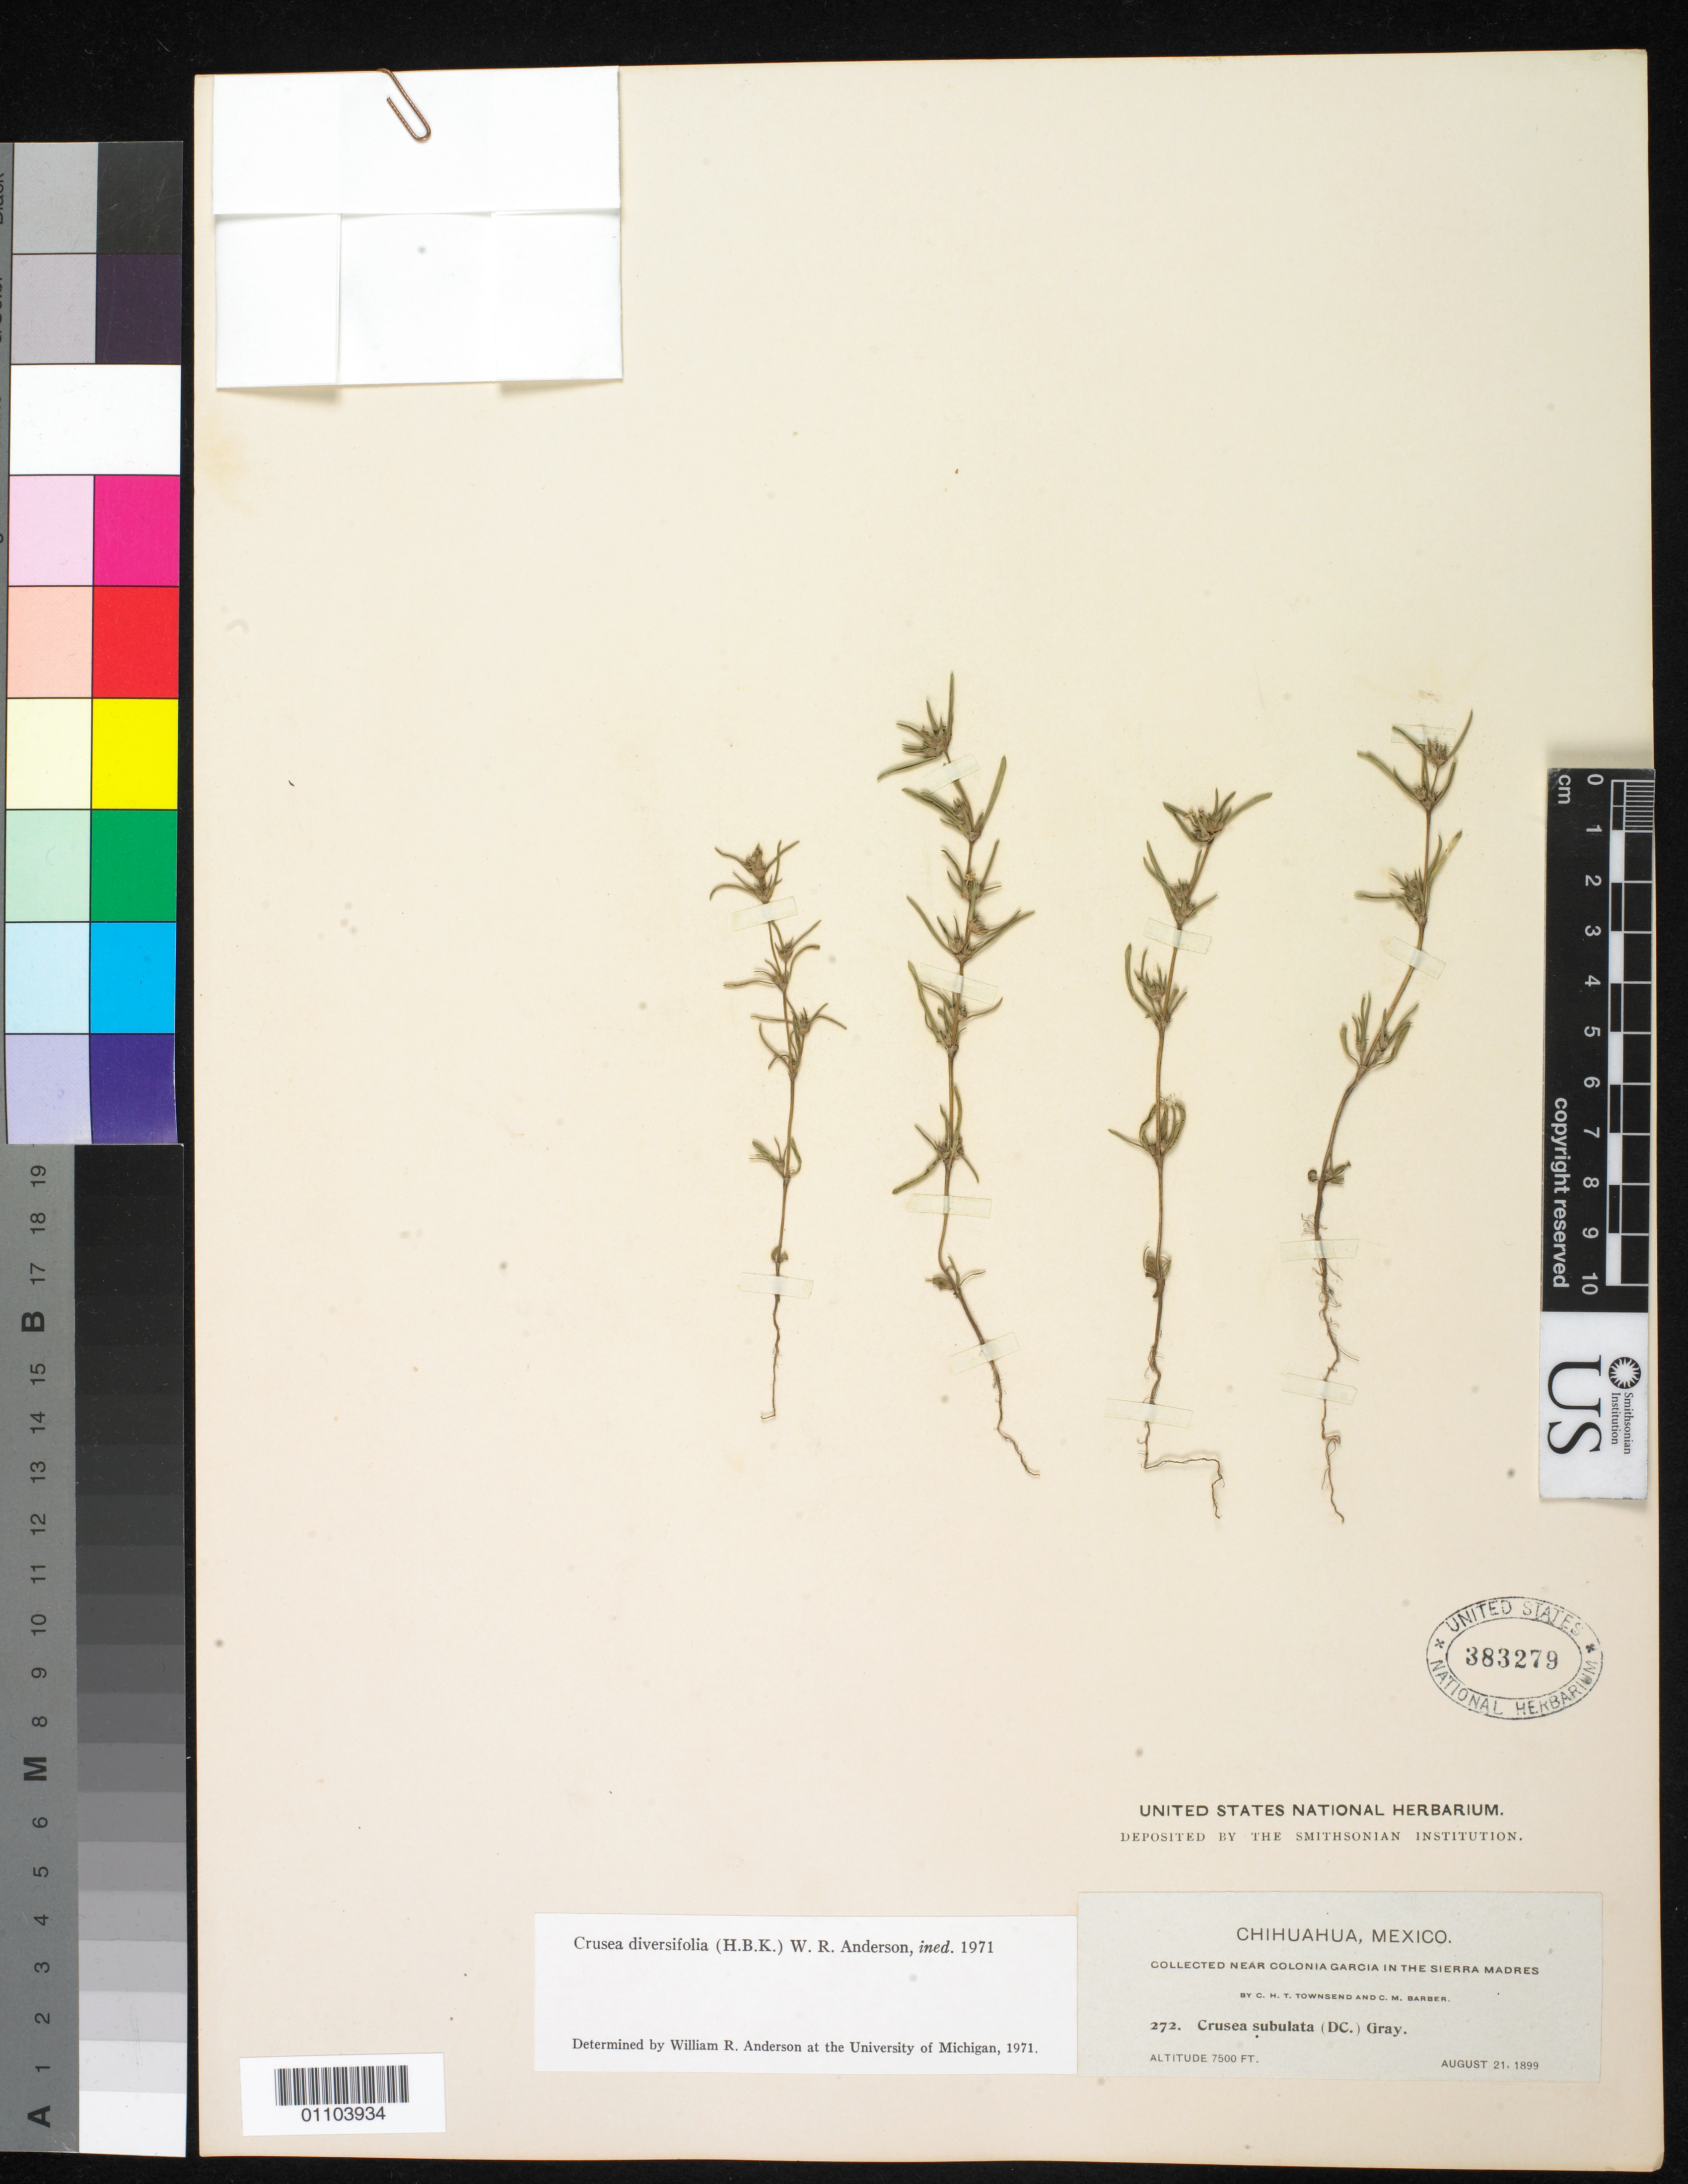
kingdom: Plantae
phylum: Tracheophyta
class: Magnoliopsida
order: Gentianales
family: Rubiaceae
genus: Crusea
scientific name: Crusea diversifolia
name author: (Kunth) W.R. Anderson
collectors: C. H. T. Townsend & C. Barber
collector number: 272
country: Mexico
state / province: Chihuahua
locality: Near Colonia Garcia in the Sierra Madres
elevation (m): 2286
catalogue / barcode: US 383279